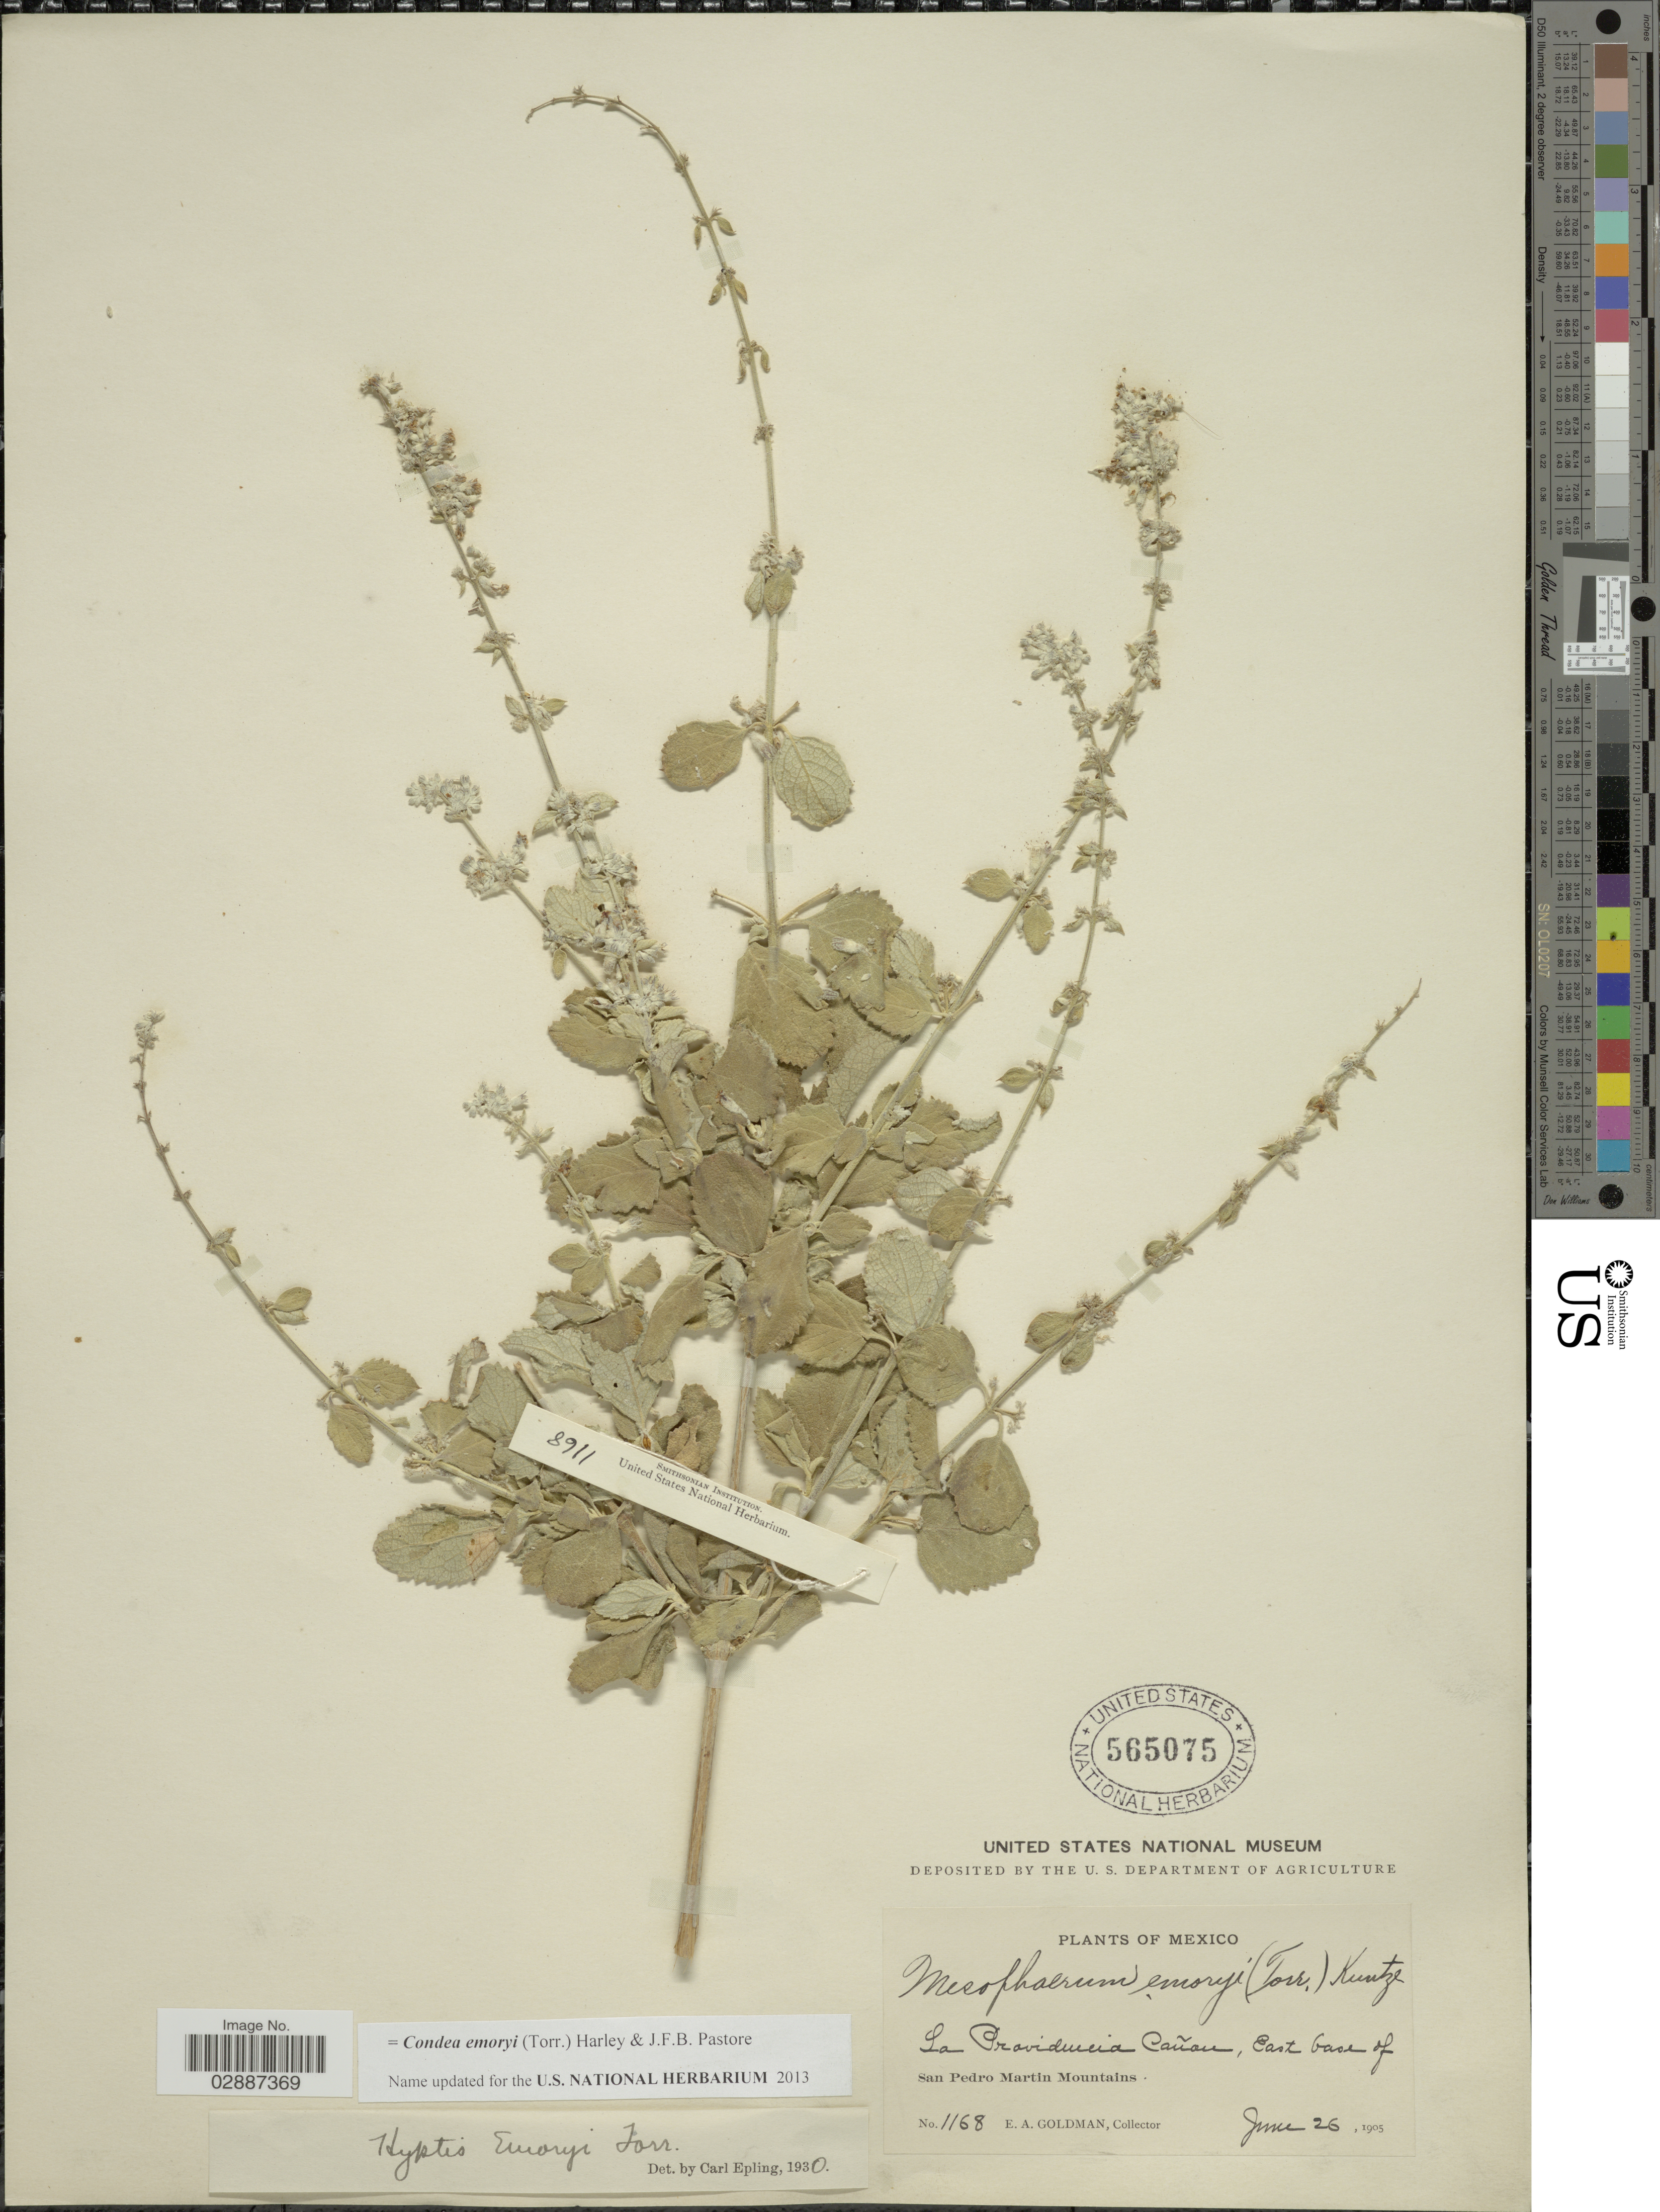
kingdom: Plantae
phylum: Tracheophyta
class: Magnoliopsida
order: Lamiales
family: Lamiaceae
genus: Condea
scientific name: Condea emoryi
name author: (Torr.) Harley & J.F.B. Pastore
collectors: E. A. Goldman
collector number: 1168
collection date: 1905-06-26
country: Mexico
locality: La Providencia Cañon, East base of San Pedro Martin Mountains.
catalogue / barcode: US 565075